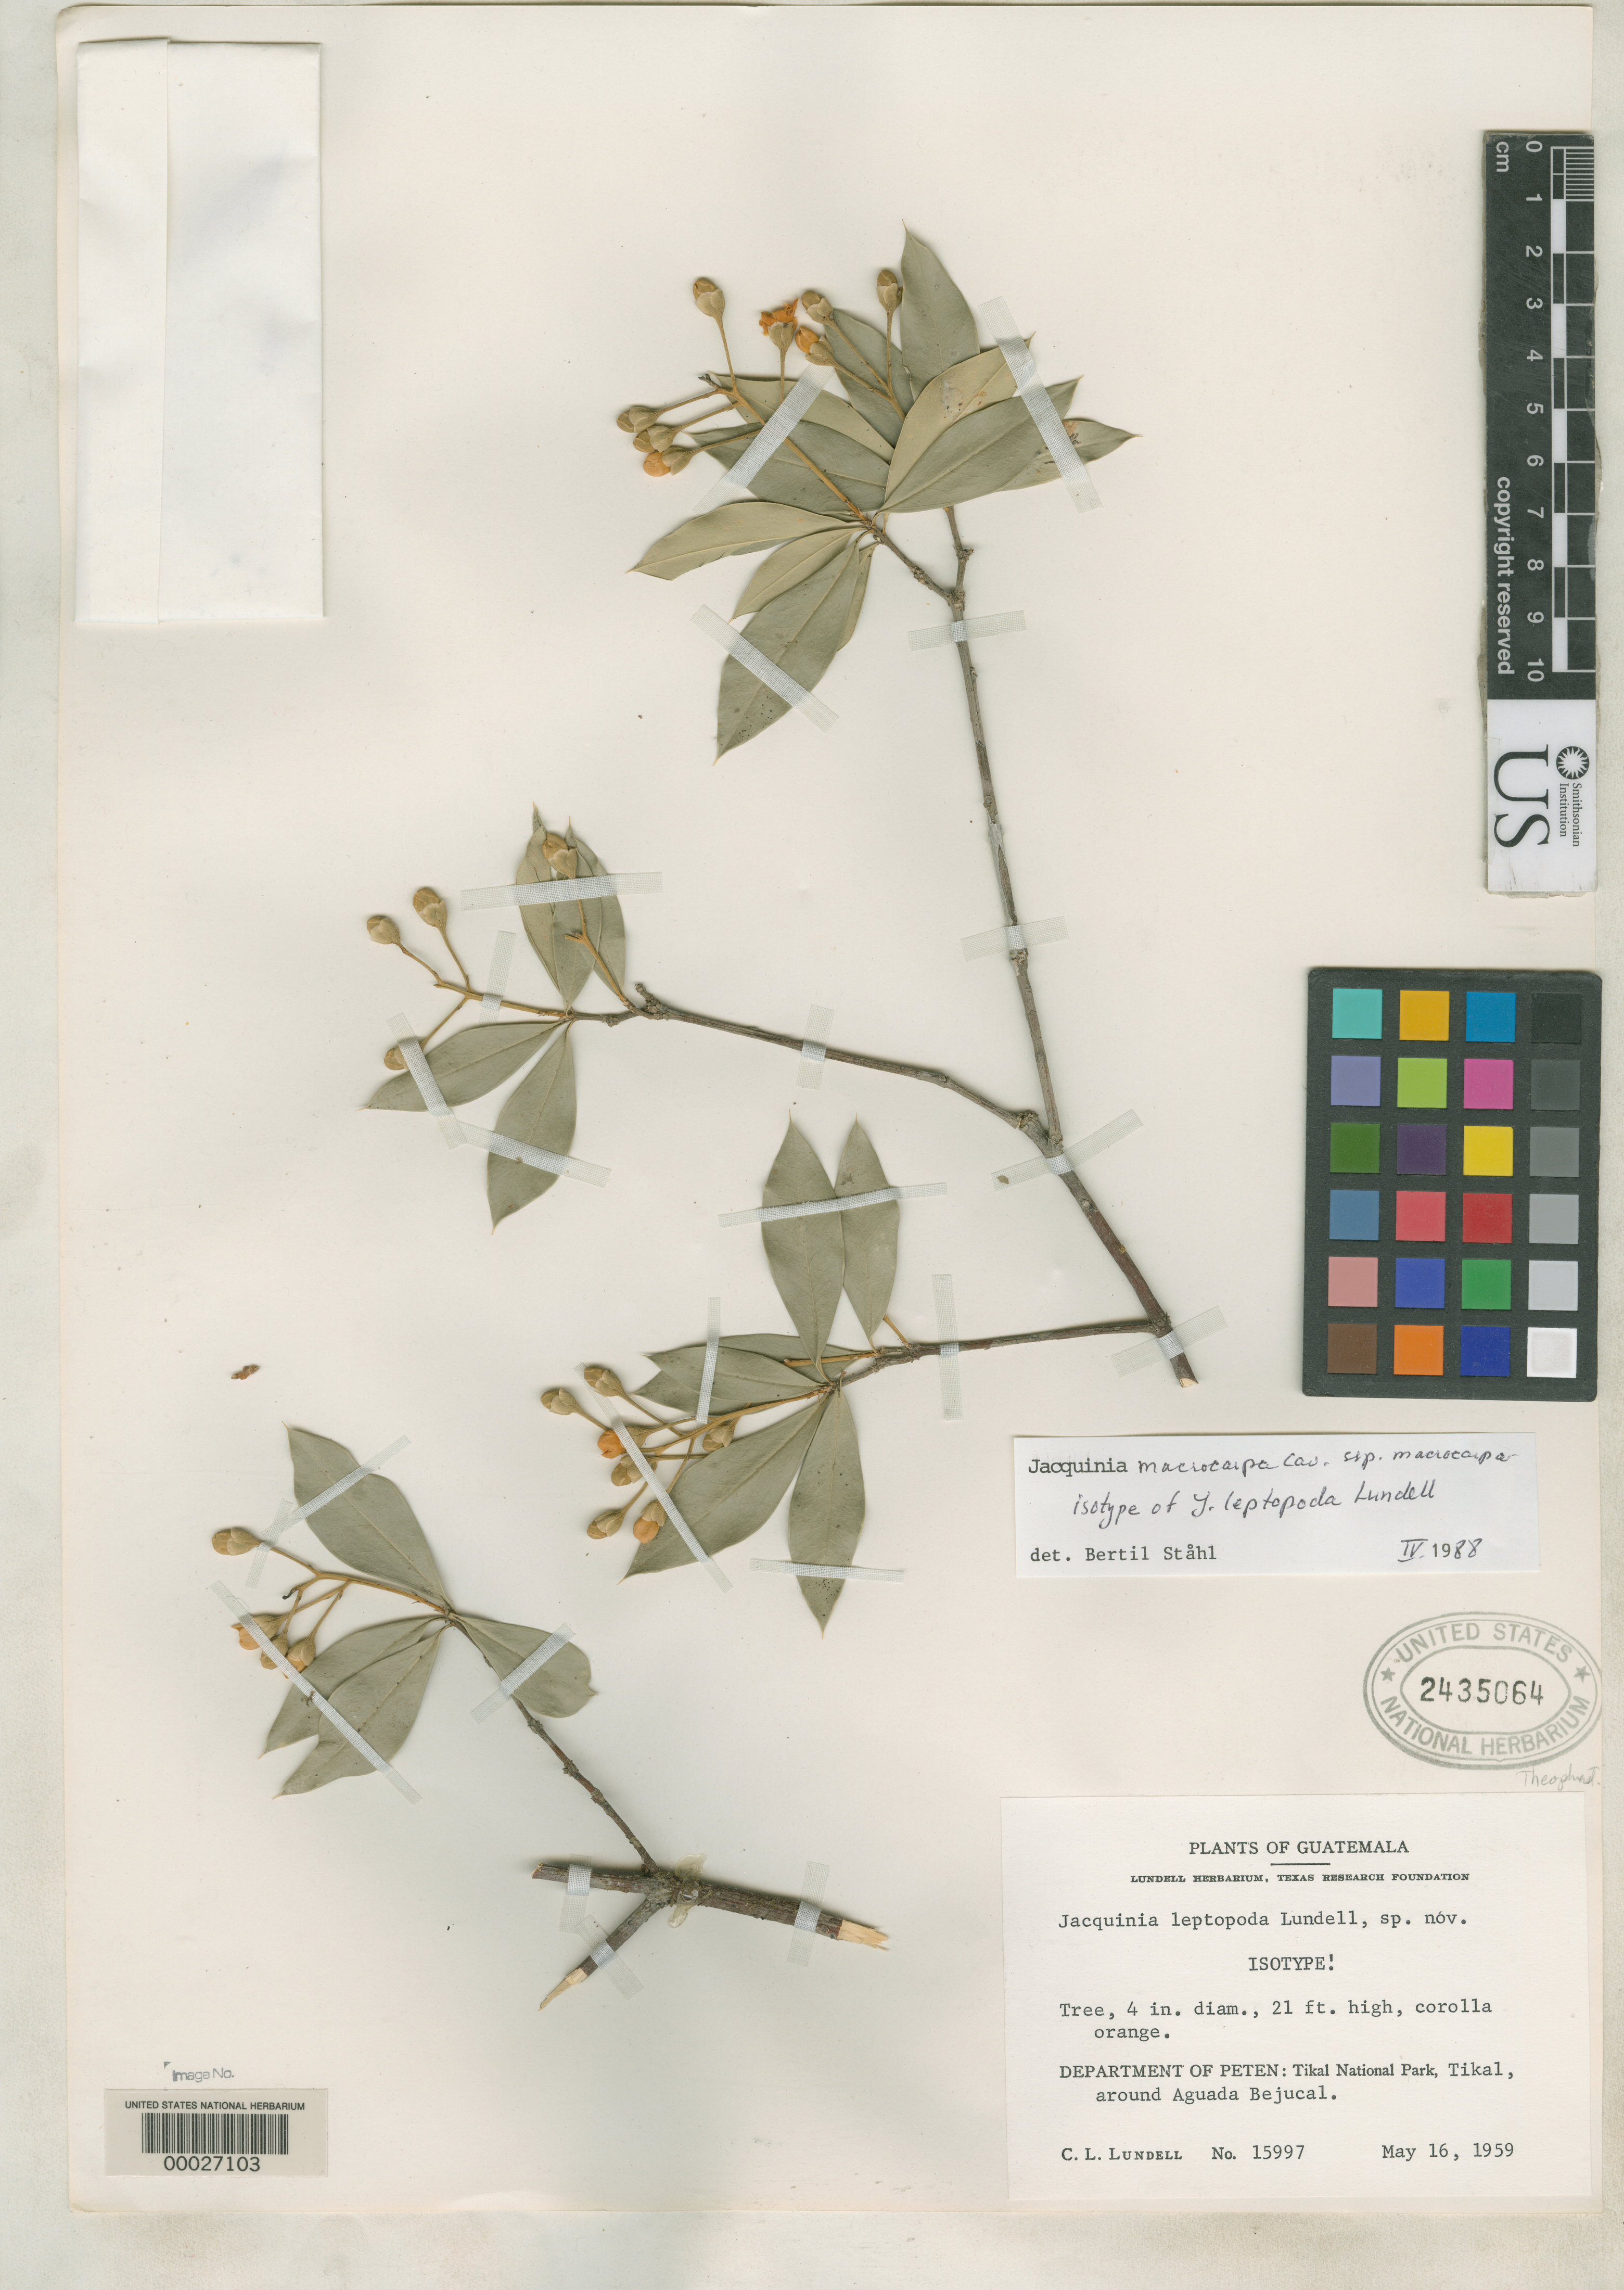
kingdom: Plantae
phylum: Tracheophyta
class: Magnoliopsida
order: Ericales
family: Primulaceae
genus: Jacquinia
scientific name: Jacquinia leptopoda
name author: Lundell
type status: Isotype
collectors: C. L. Lundell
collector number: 15997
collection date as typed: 16 May 1959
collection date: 1959-05-16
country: Guatemala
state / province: El Petén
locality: Tikal National Park, Tikal, around Aguadabejucal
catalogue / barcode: US 2435064